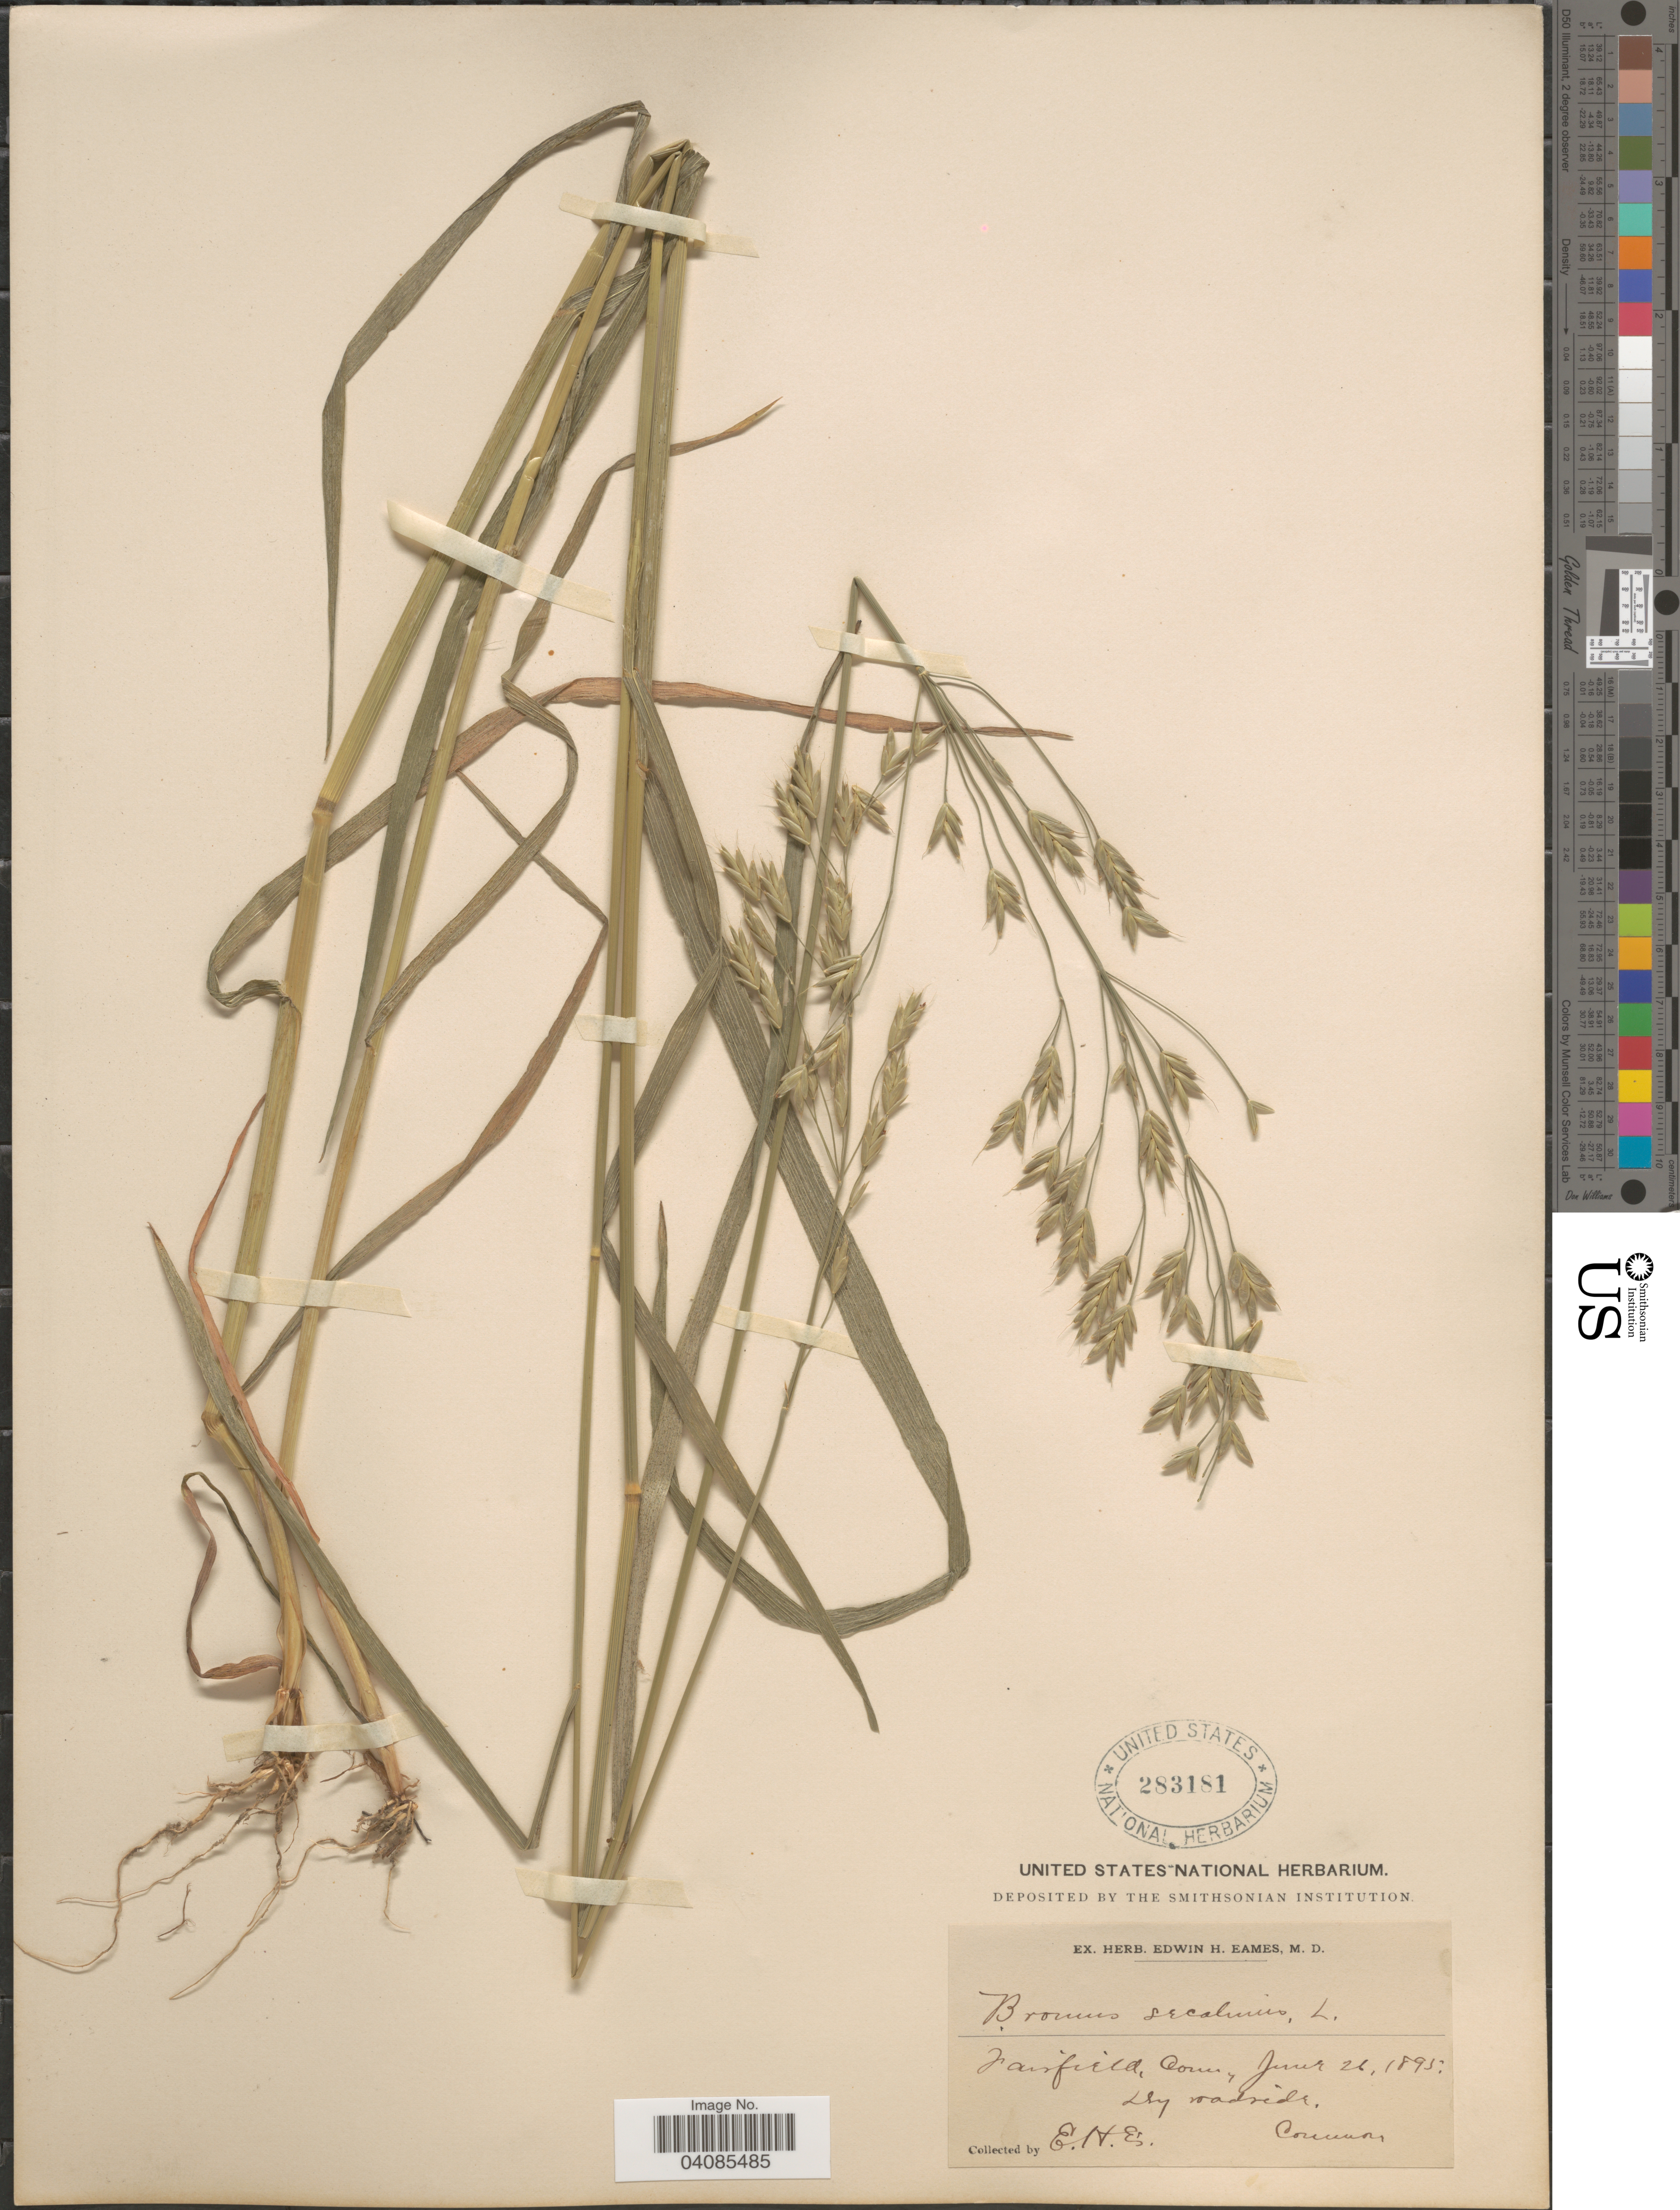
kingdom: Plantae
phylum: Tracheophyta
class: Liliopsida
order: Poales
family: Poaceae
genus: Bromus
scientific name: Bromus secalinus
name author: L.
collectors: E. H. Eames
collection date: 1895-06-21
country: United States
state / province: Connecticut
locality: Fairfield. Dry roadside.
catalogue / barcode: US 283181